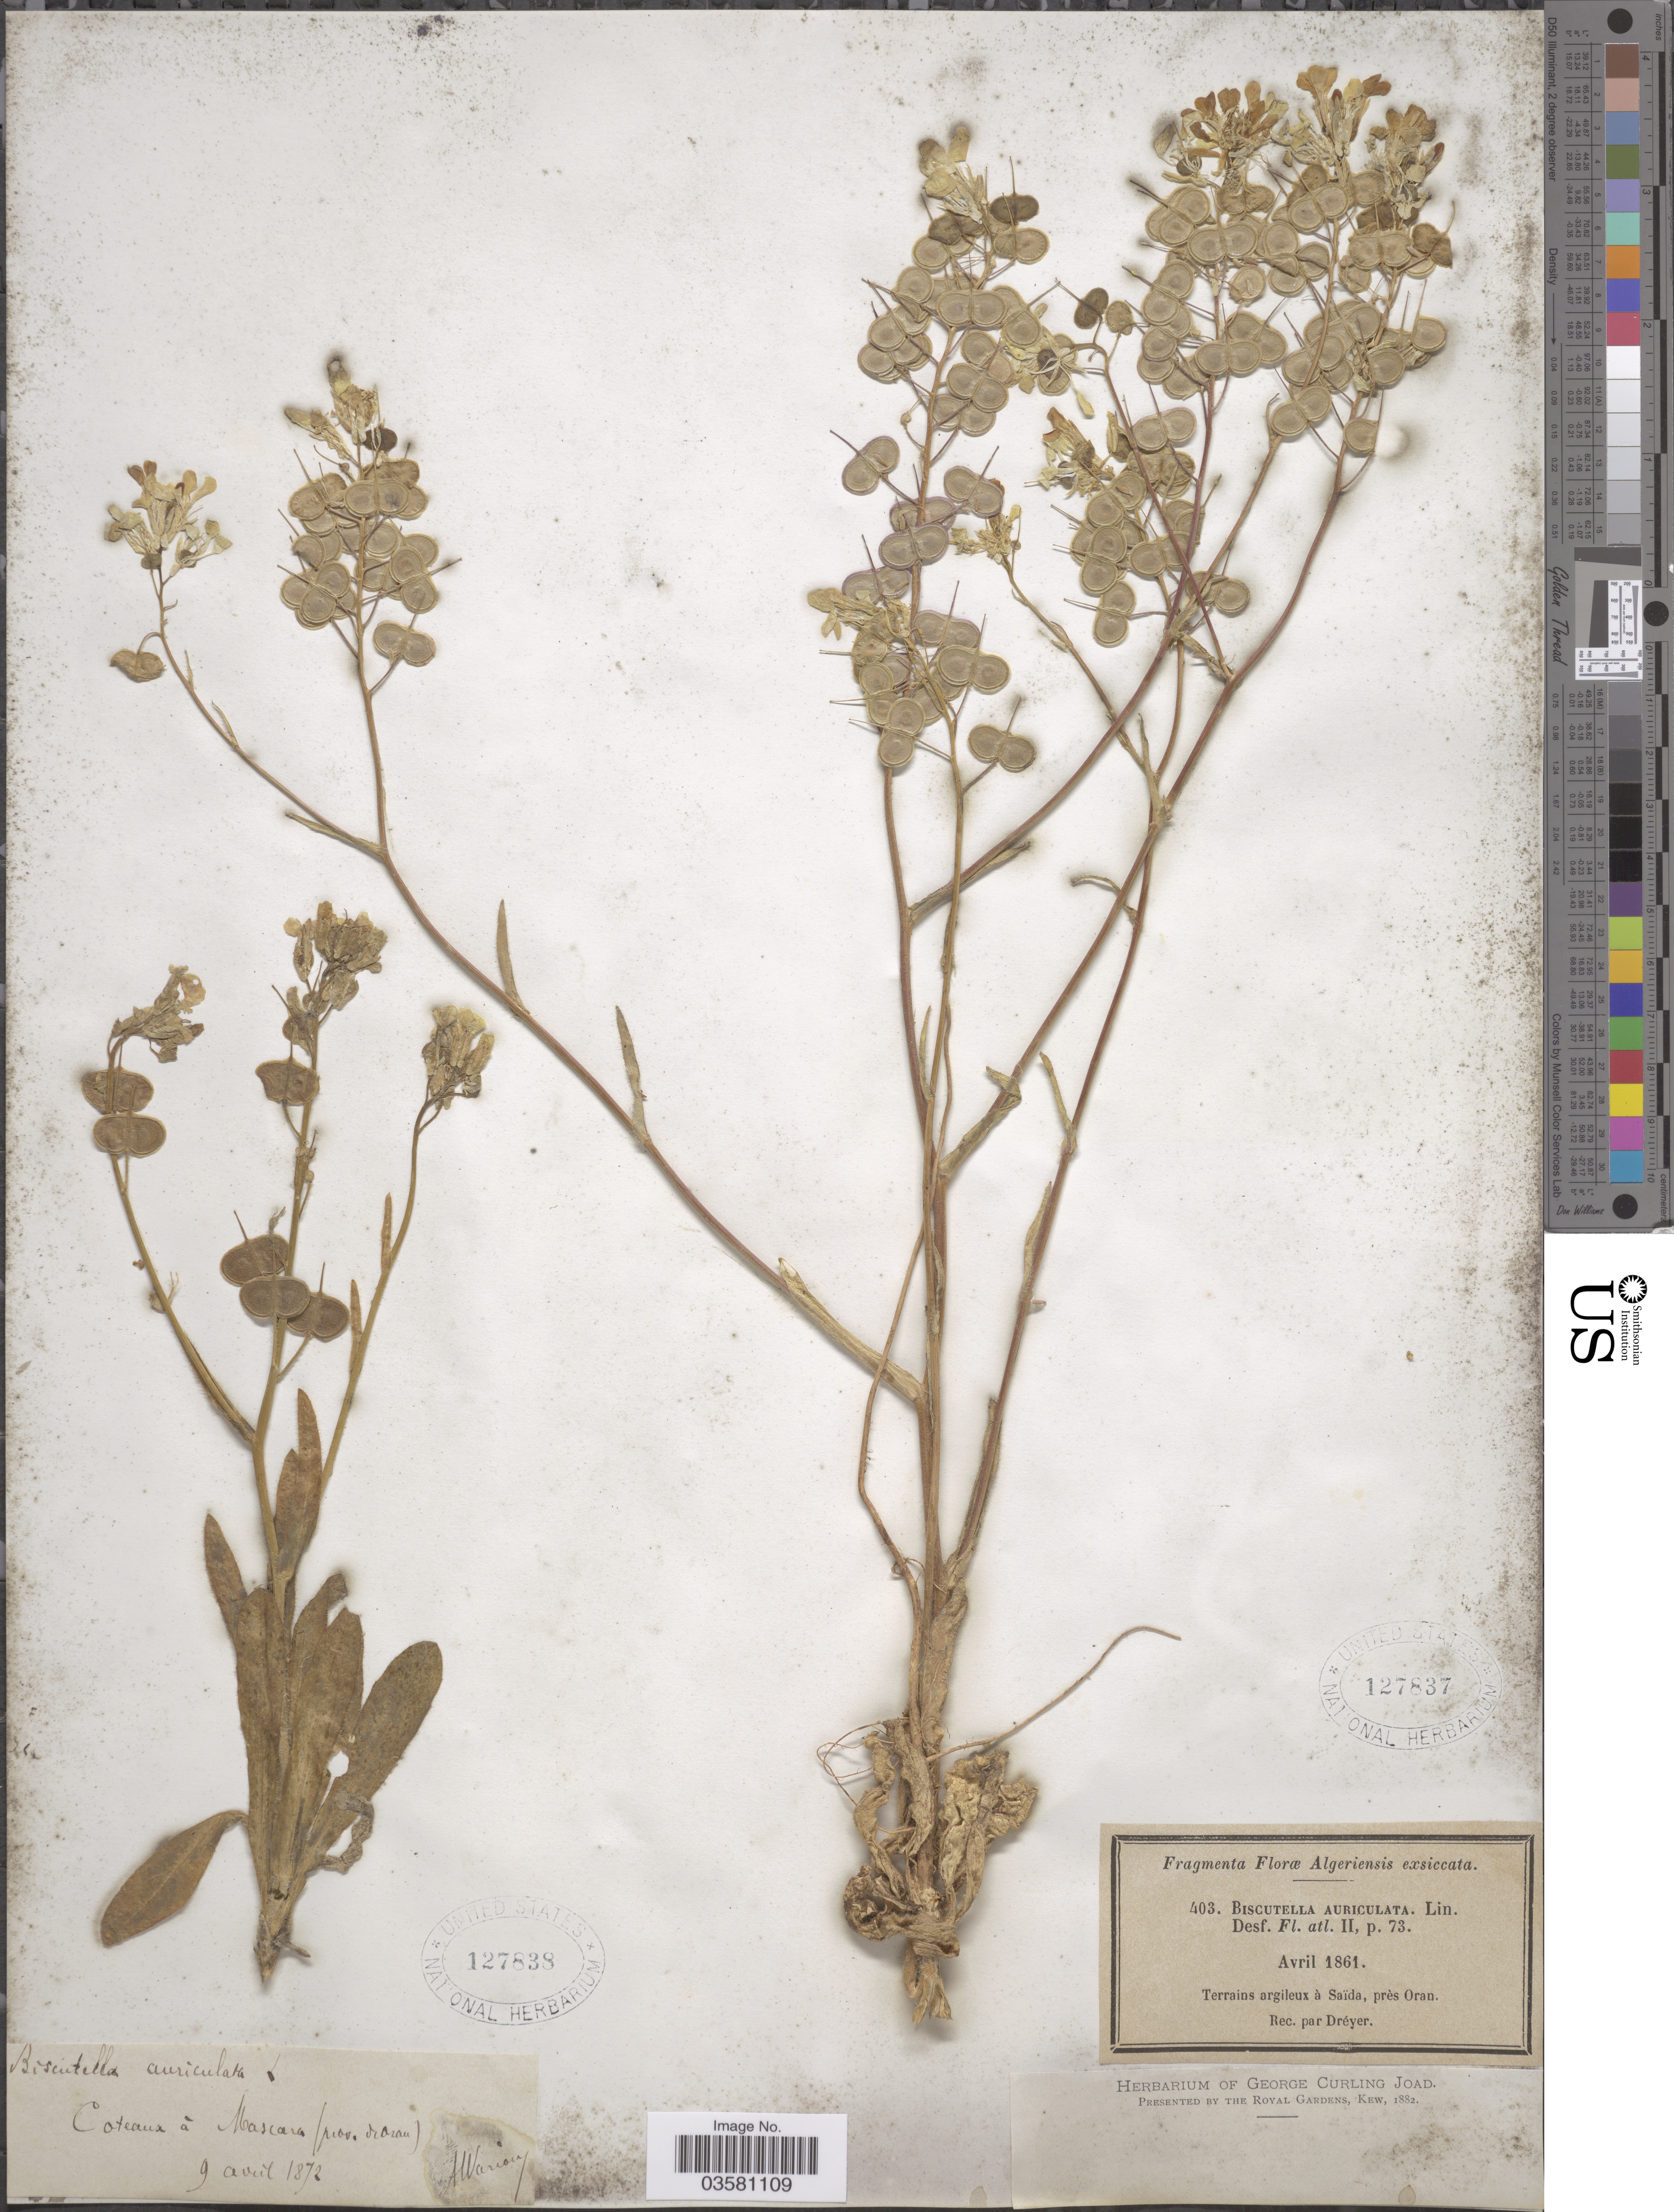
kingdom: Plantae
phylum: Tracheophyta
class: Magnoliopsida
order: Brassicales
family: Brassicaceae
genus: Biscutella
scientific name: Biscutella auriculata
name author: L.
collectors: A. Warion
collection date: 1872-04-09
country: Algeria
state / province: Oran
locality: Coteaux á Mascara.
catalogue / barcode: US 127838